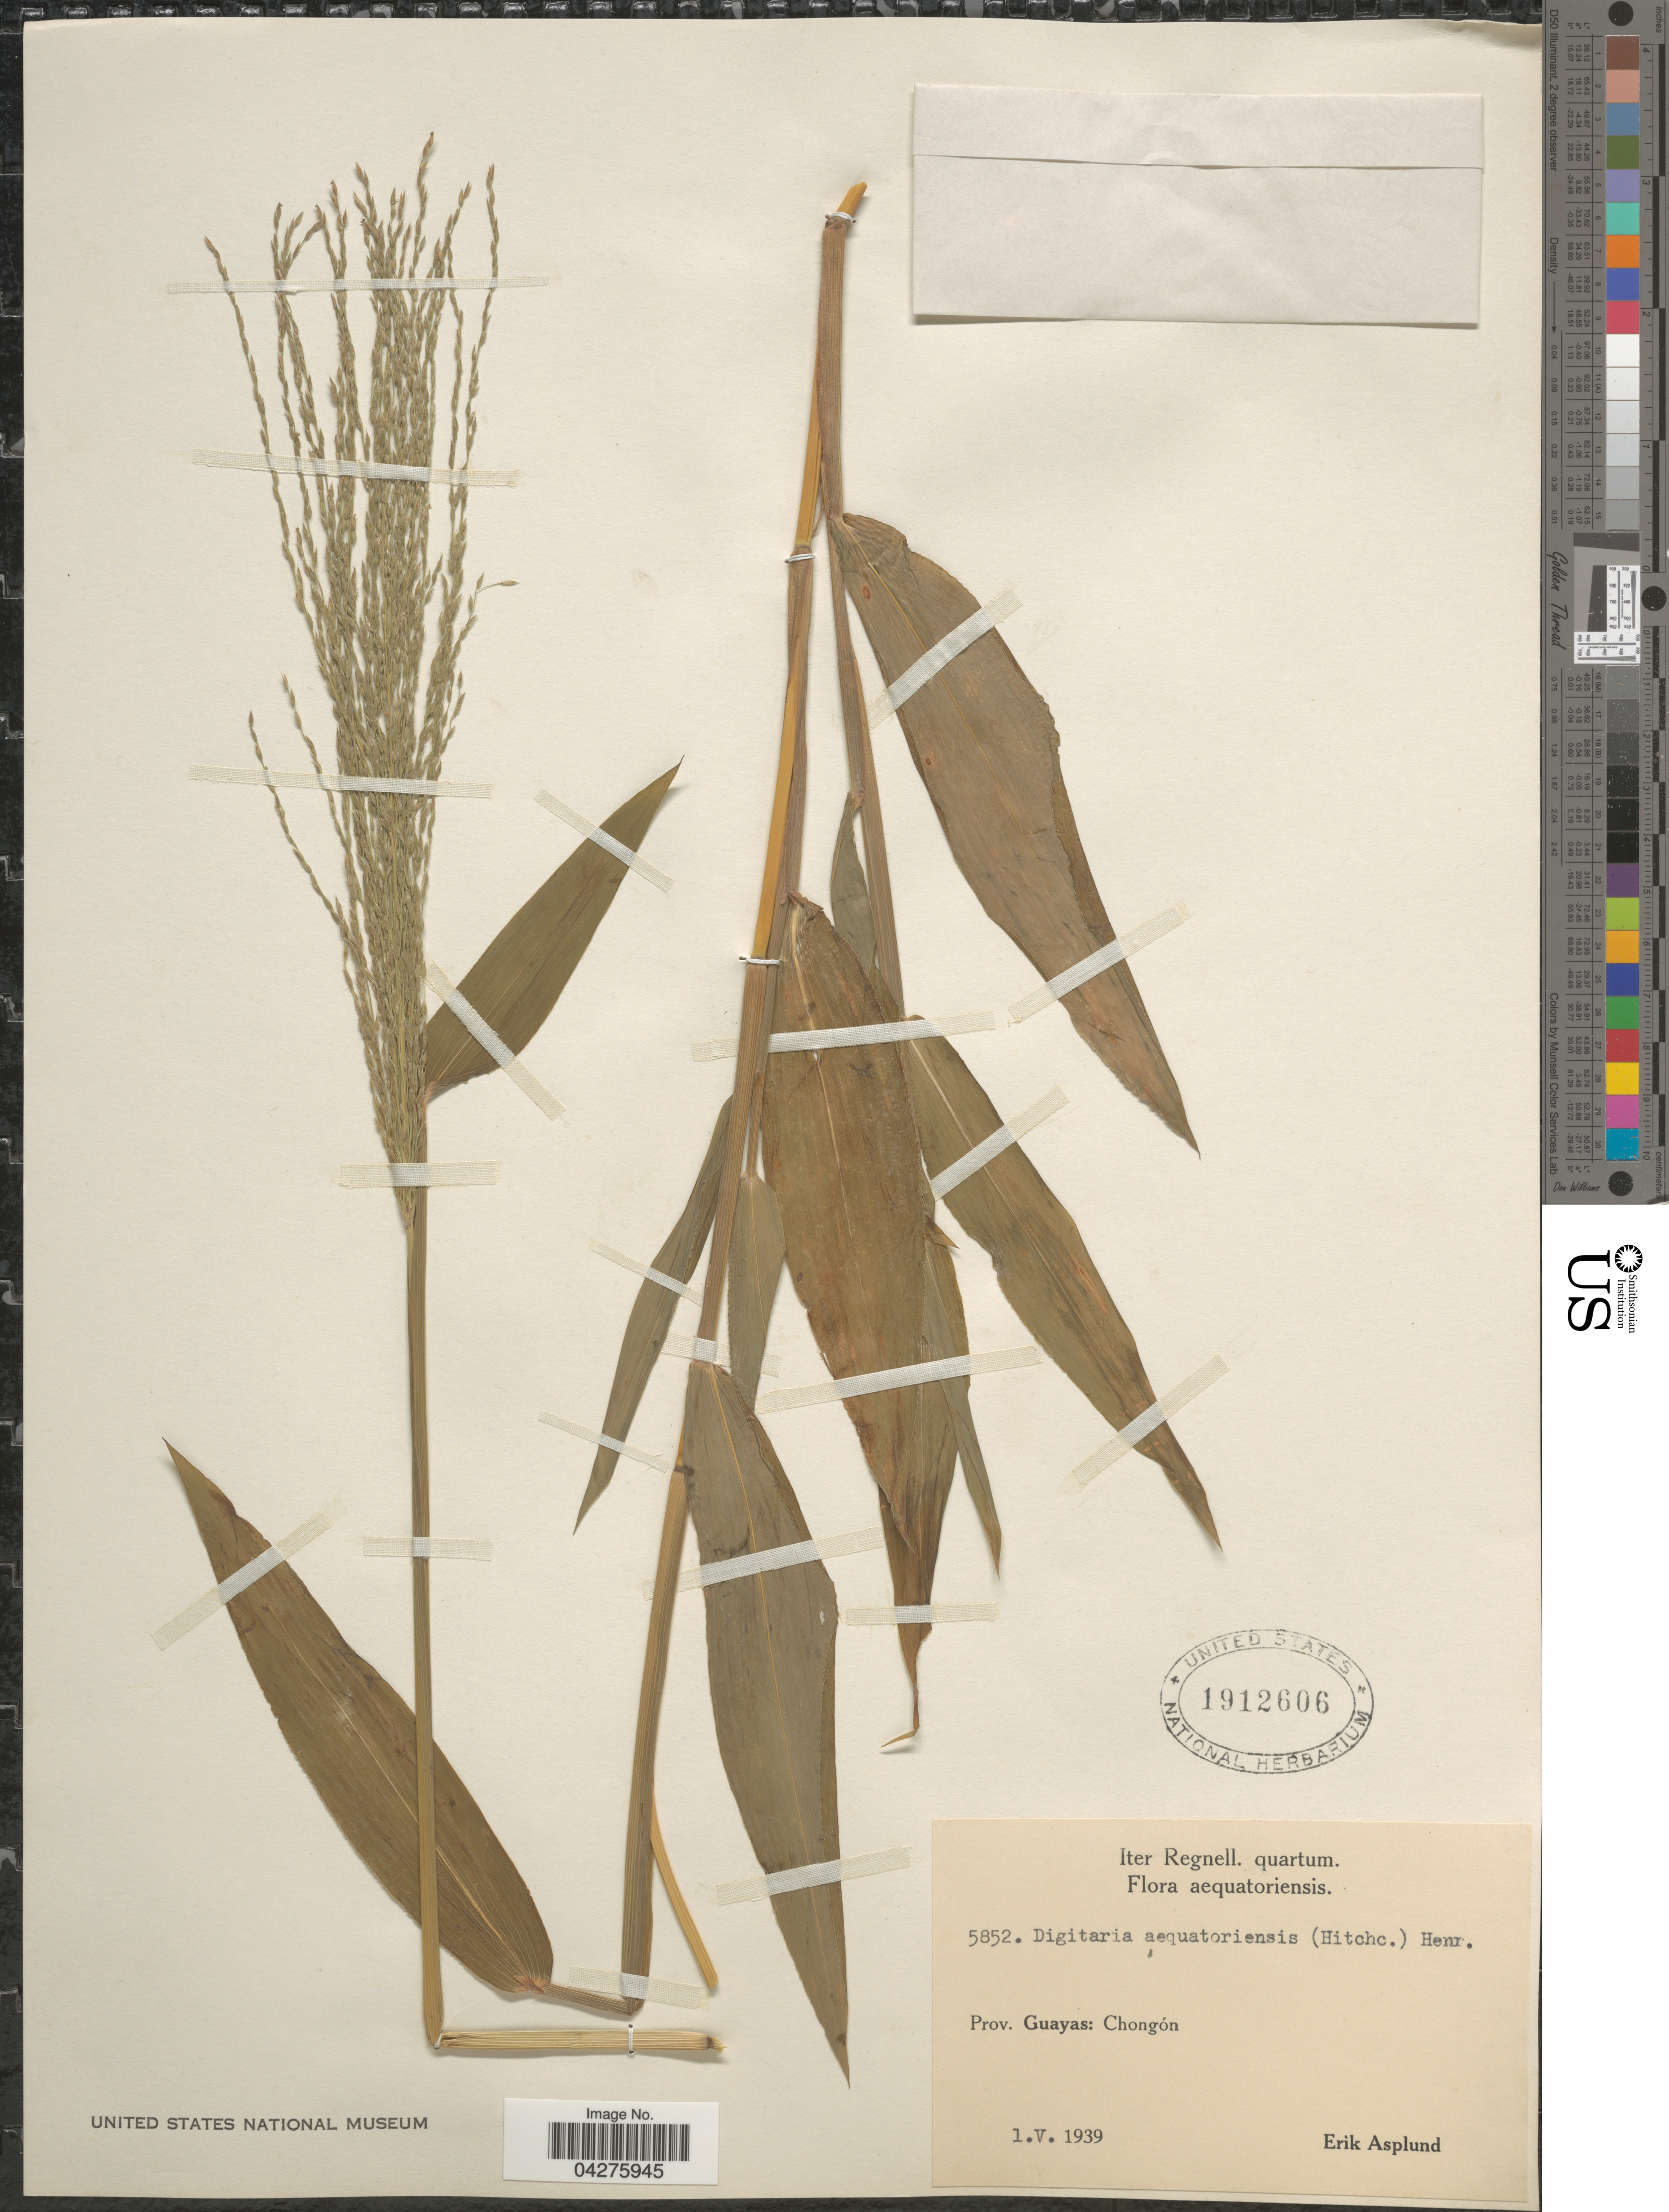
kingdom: Plantae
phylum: Tracheophyta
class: Liliopsida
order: Poales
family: Poaceae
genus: Digitaria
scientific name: Digitaria aequatoriensis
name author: (Hitchc.) Henr.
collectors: E. Asplund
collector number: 5852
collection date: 1939-05-01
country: Ecuador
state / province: Guayas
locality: Iter Regnell. quartum. Chongón.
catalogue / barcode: US 1912606